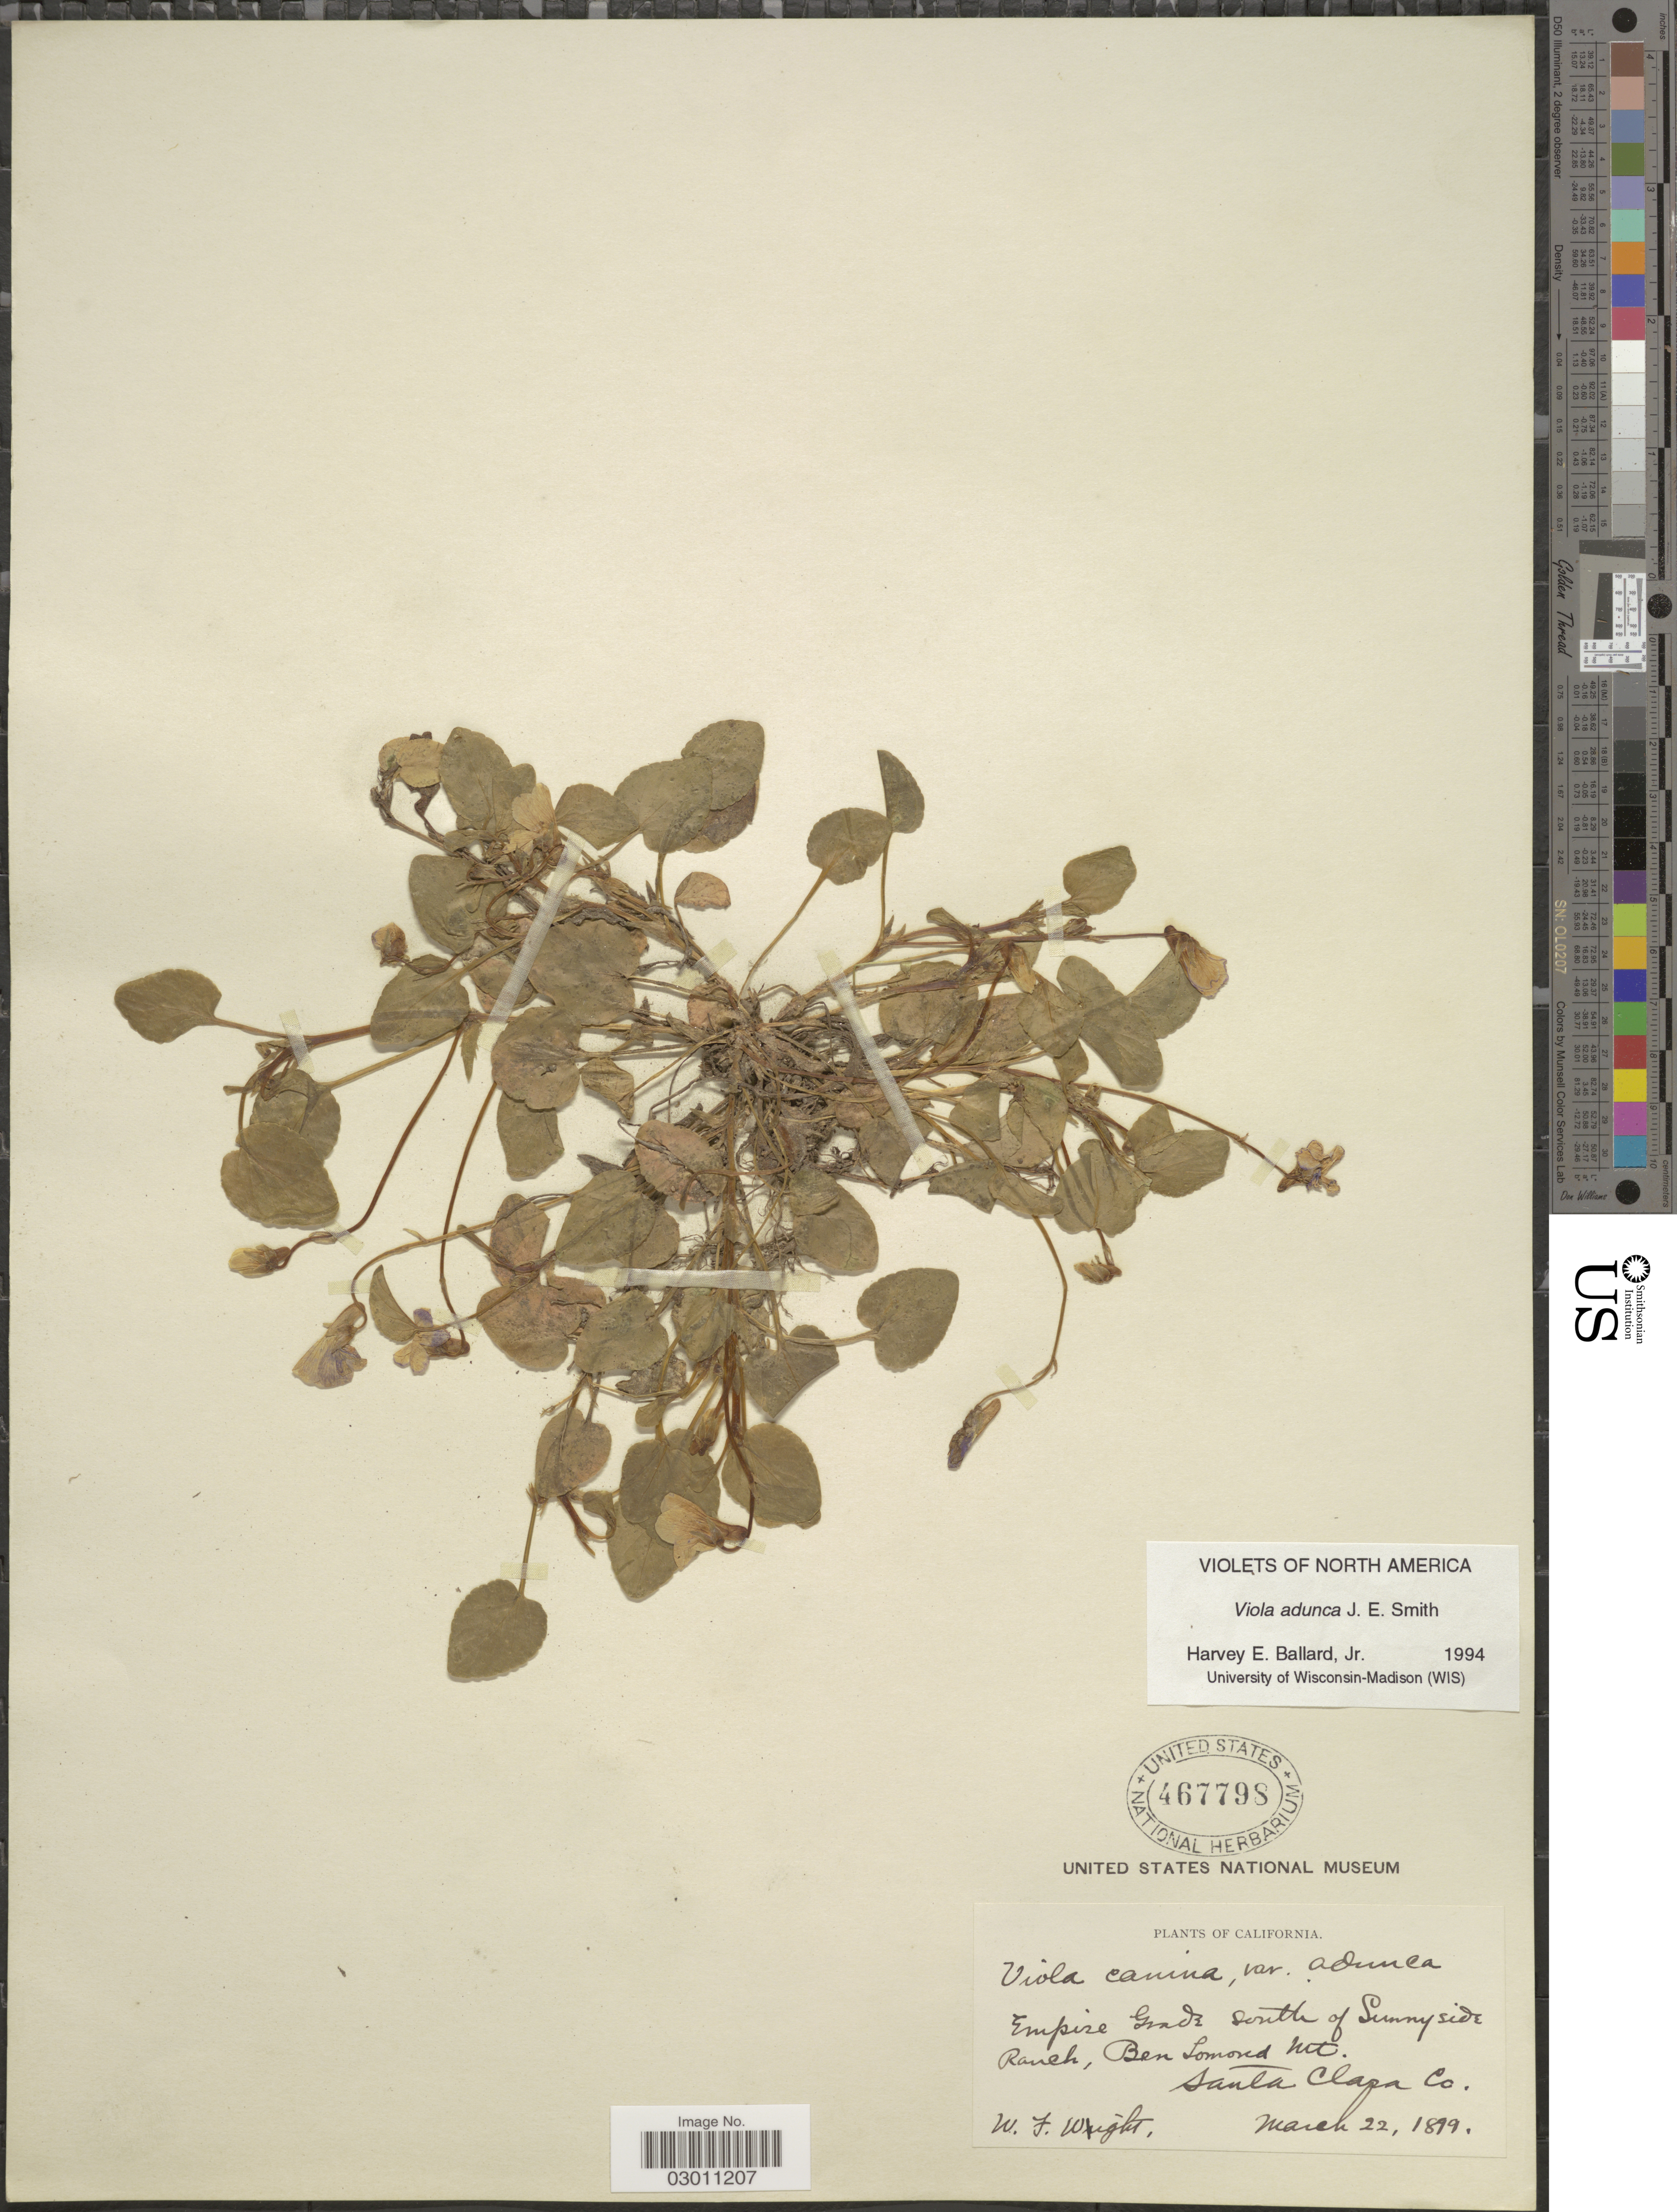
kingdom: Plantae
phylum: Tracheophyta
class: Magnoliopsida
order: Malpighiales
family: Violaceae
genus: Viola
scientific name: Viola adunca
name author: Sm.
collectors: W. Wight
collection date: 1899-03-22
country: United States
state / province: California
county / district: Santa Clara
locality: Empire Grade south of Sunny side Ranch, Ben Lomoud Mt. Santa Clara Co.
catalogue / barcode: US 467798